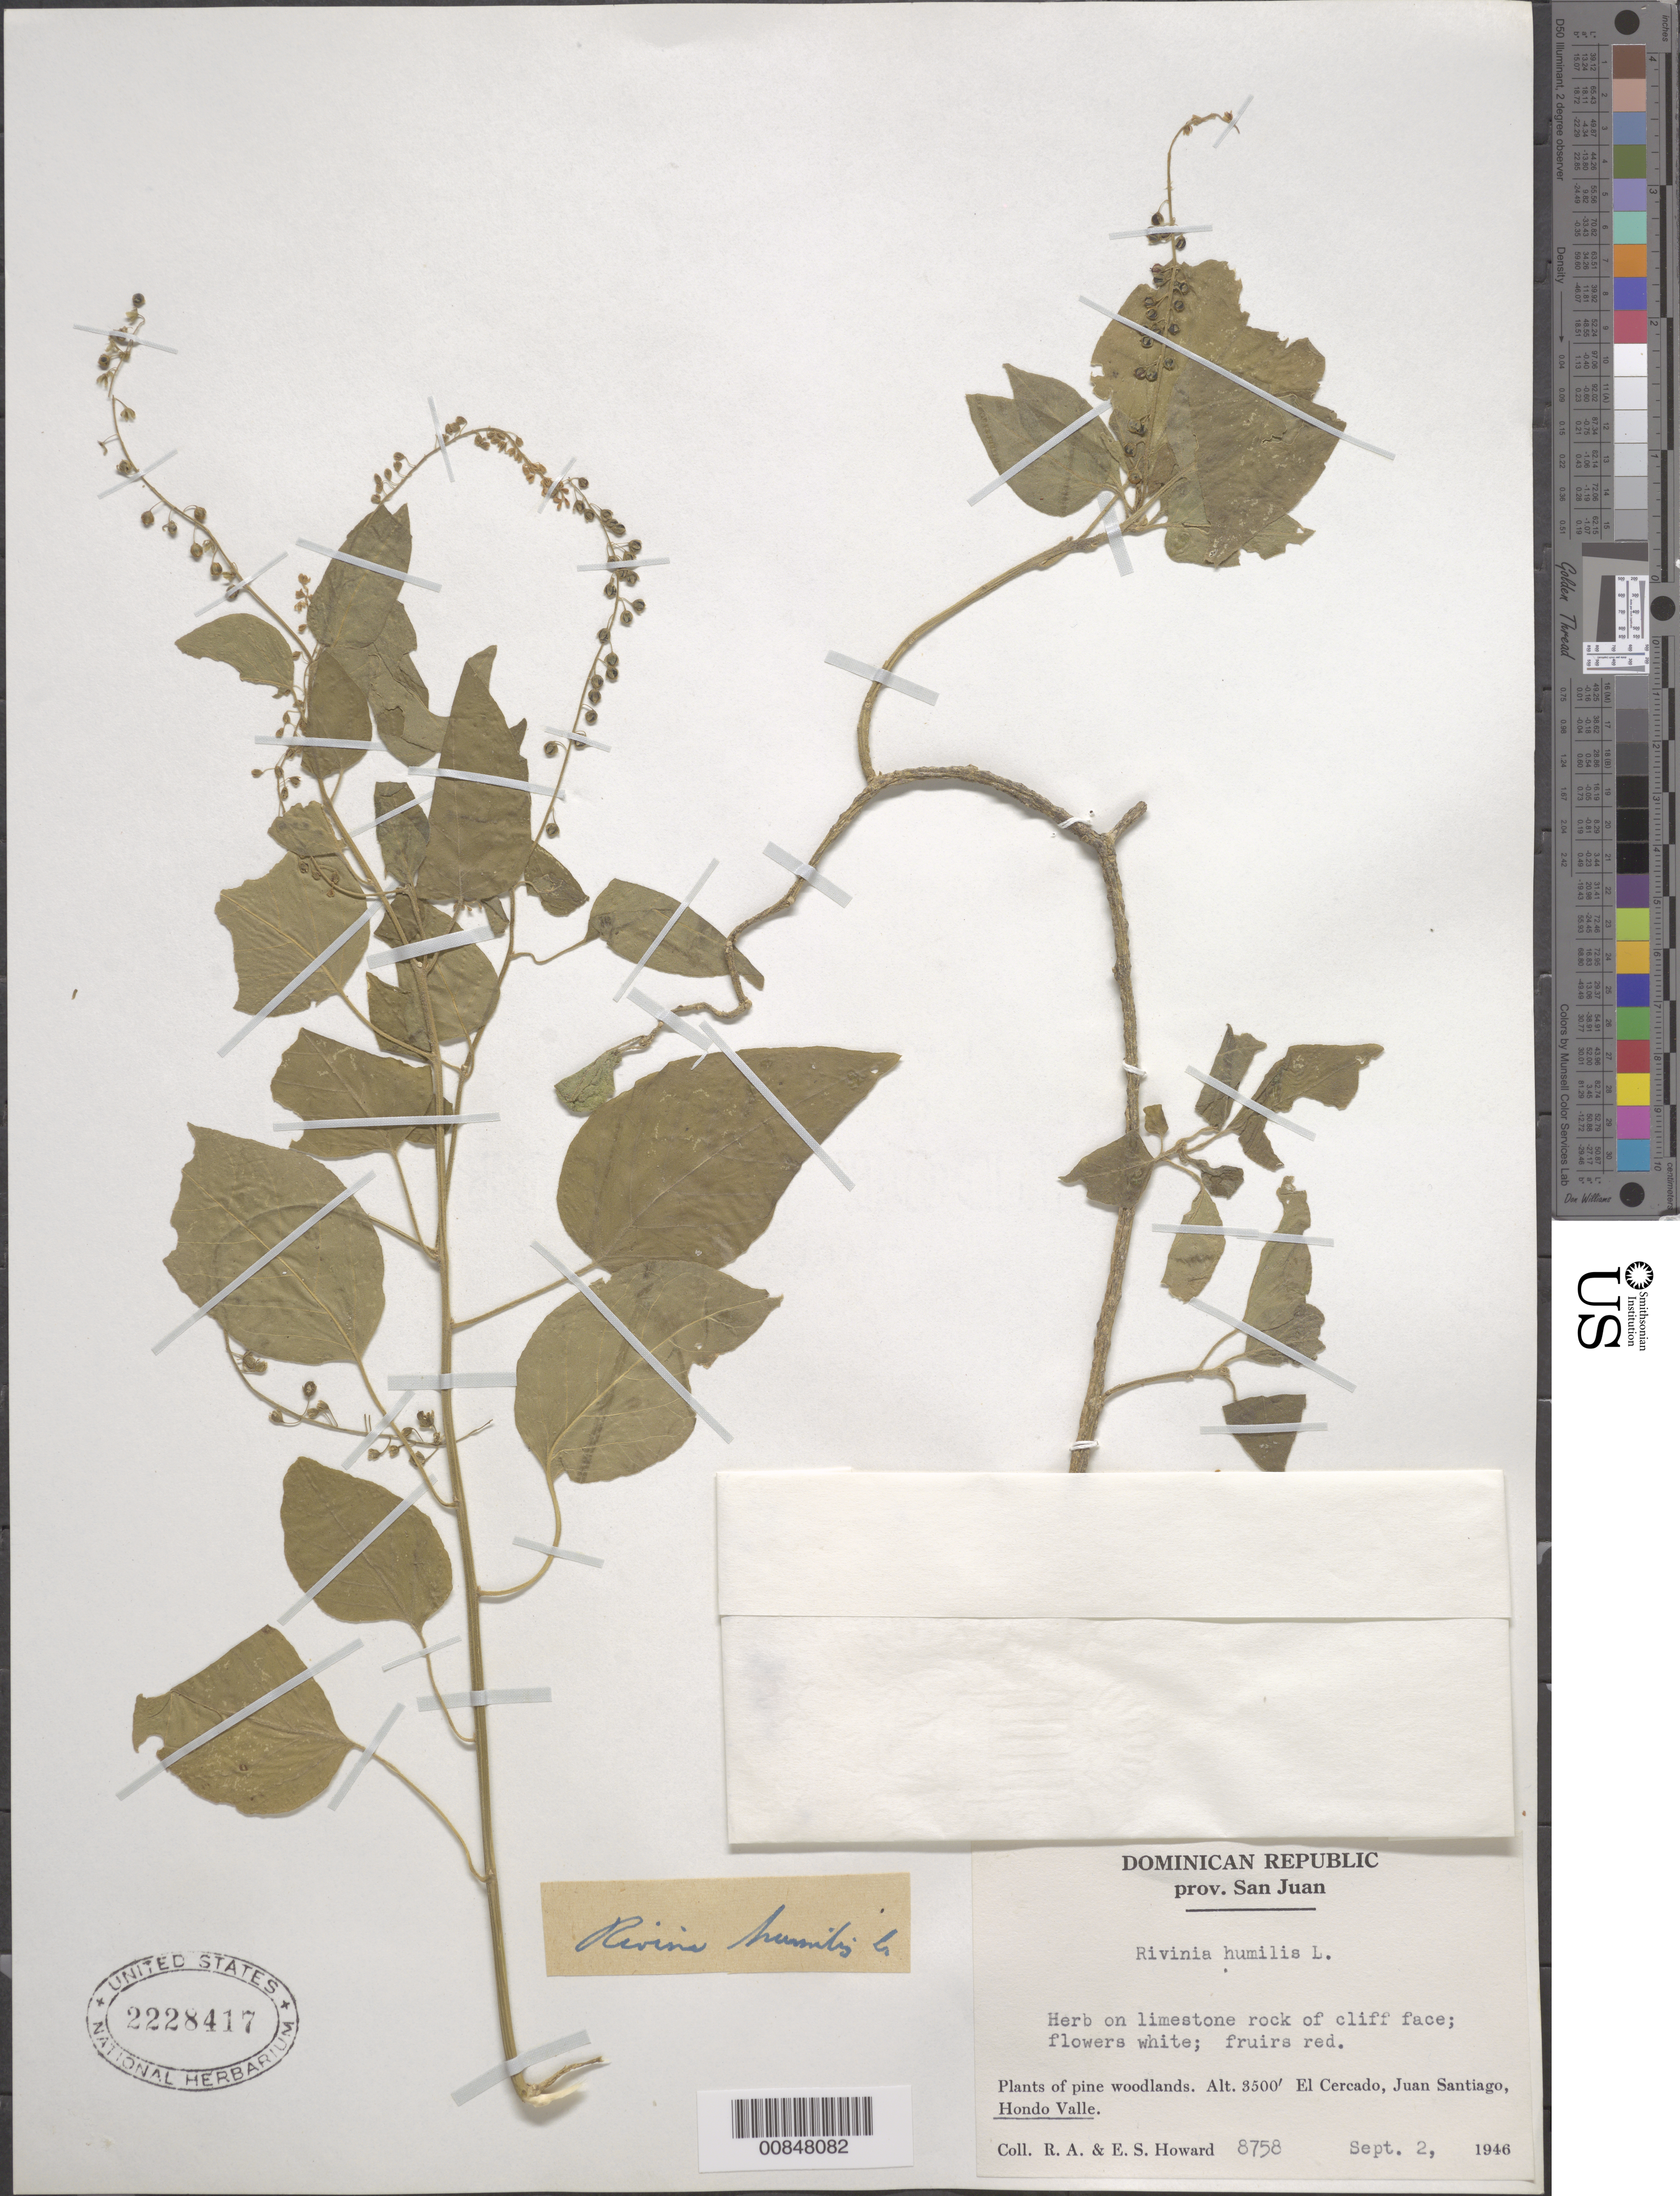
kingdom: Plantae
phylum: Tracheophyta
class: Magnoliopsida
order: Caryophyllales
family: Phytolaccaceae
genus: Rivina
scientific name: Rivina humilis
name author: L.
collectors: R. A. Howard & E. S. Howard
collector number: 8758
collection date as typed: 02 Sep 1946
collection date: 1946-09-02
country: Dominican Republic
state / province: San Juan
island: Hispaniola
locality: El Cercado, Juan Santiago, Hondo Valle.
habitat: On limestone rock of cliff face. Plants of pine woodlands.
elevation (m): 1067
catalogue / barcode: US 2228417